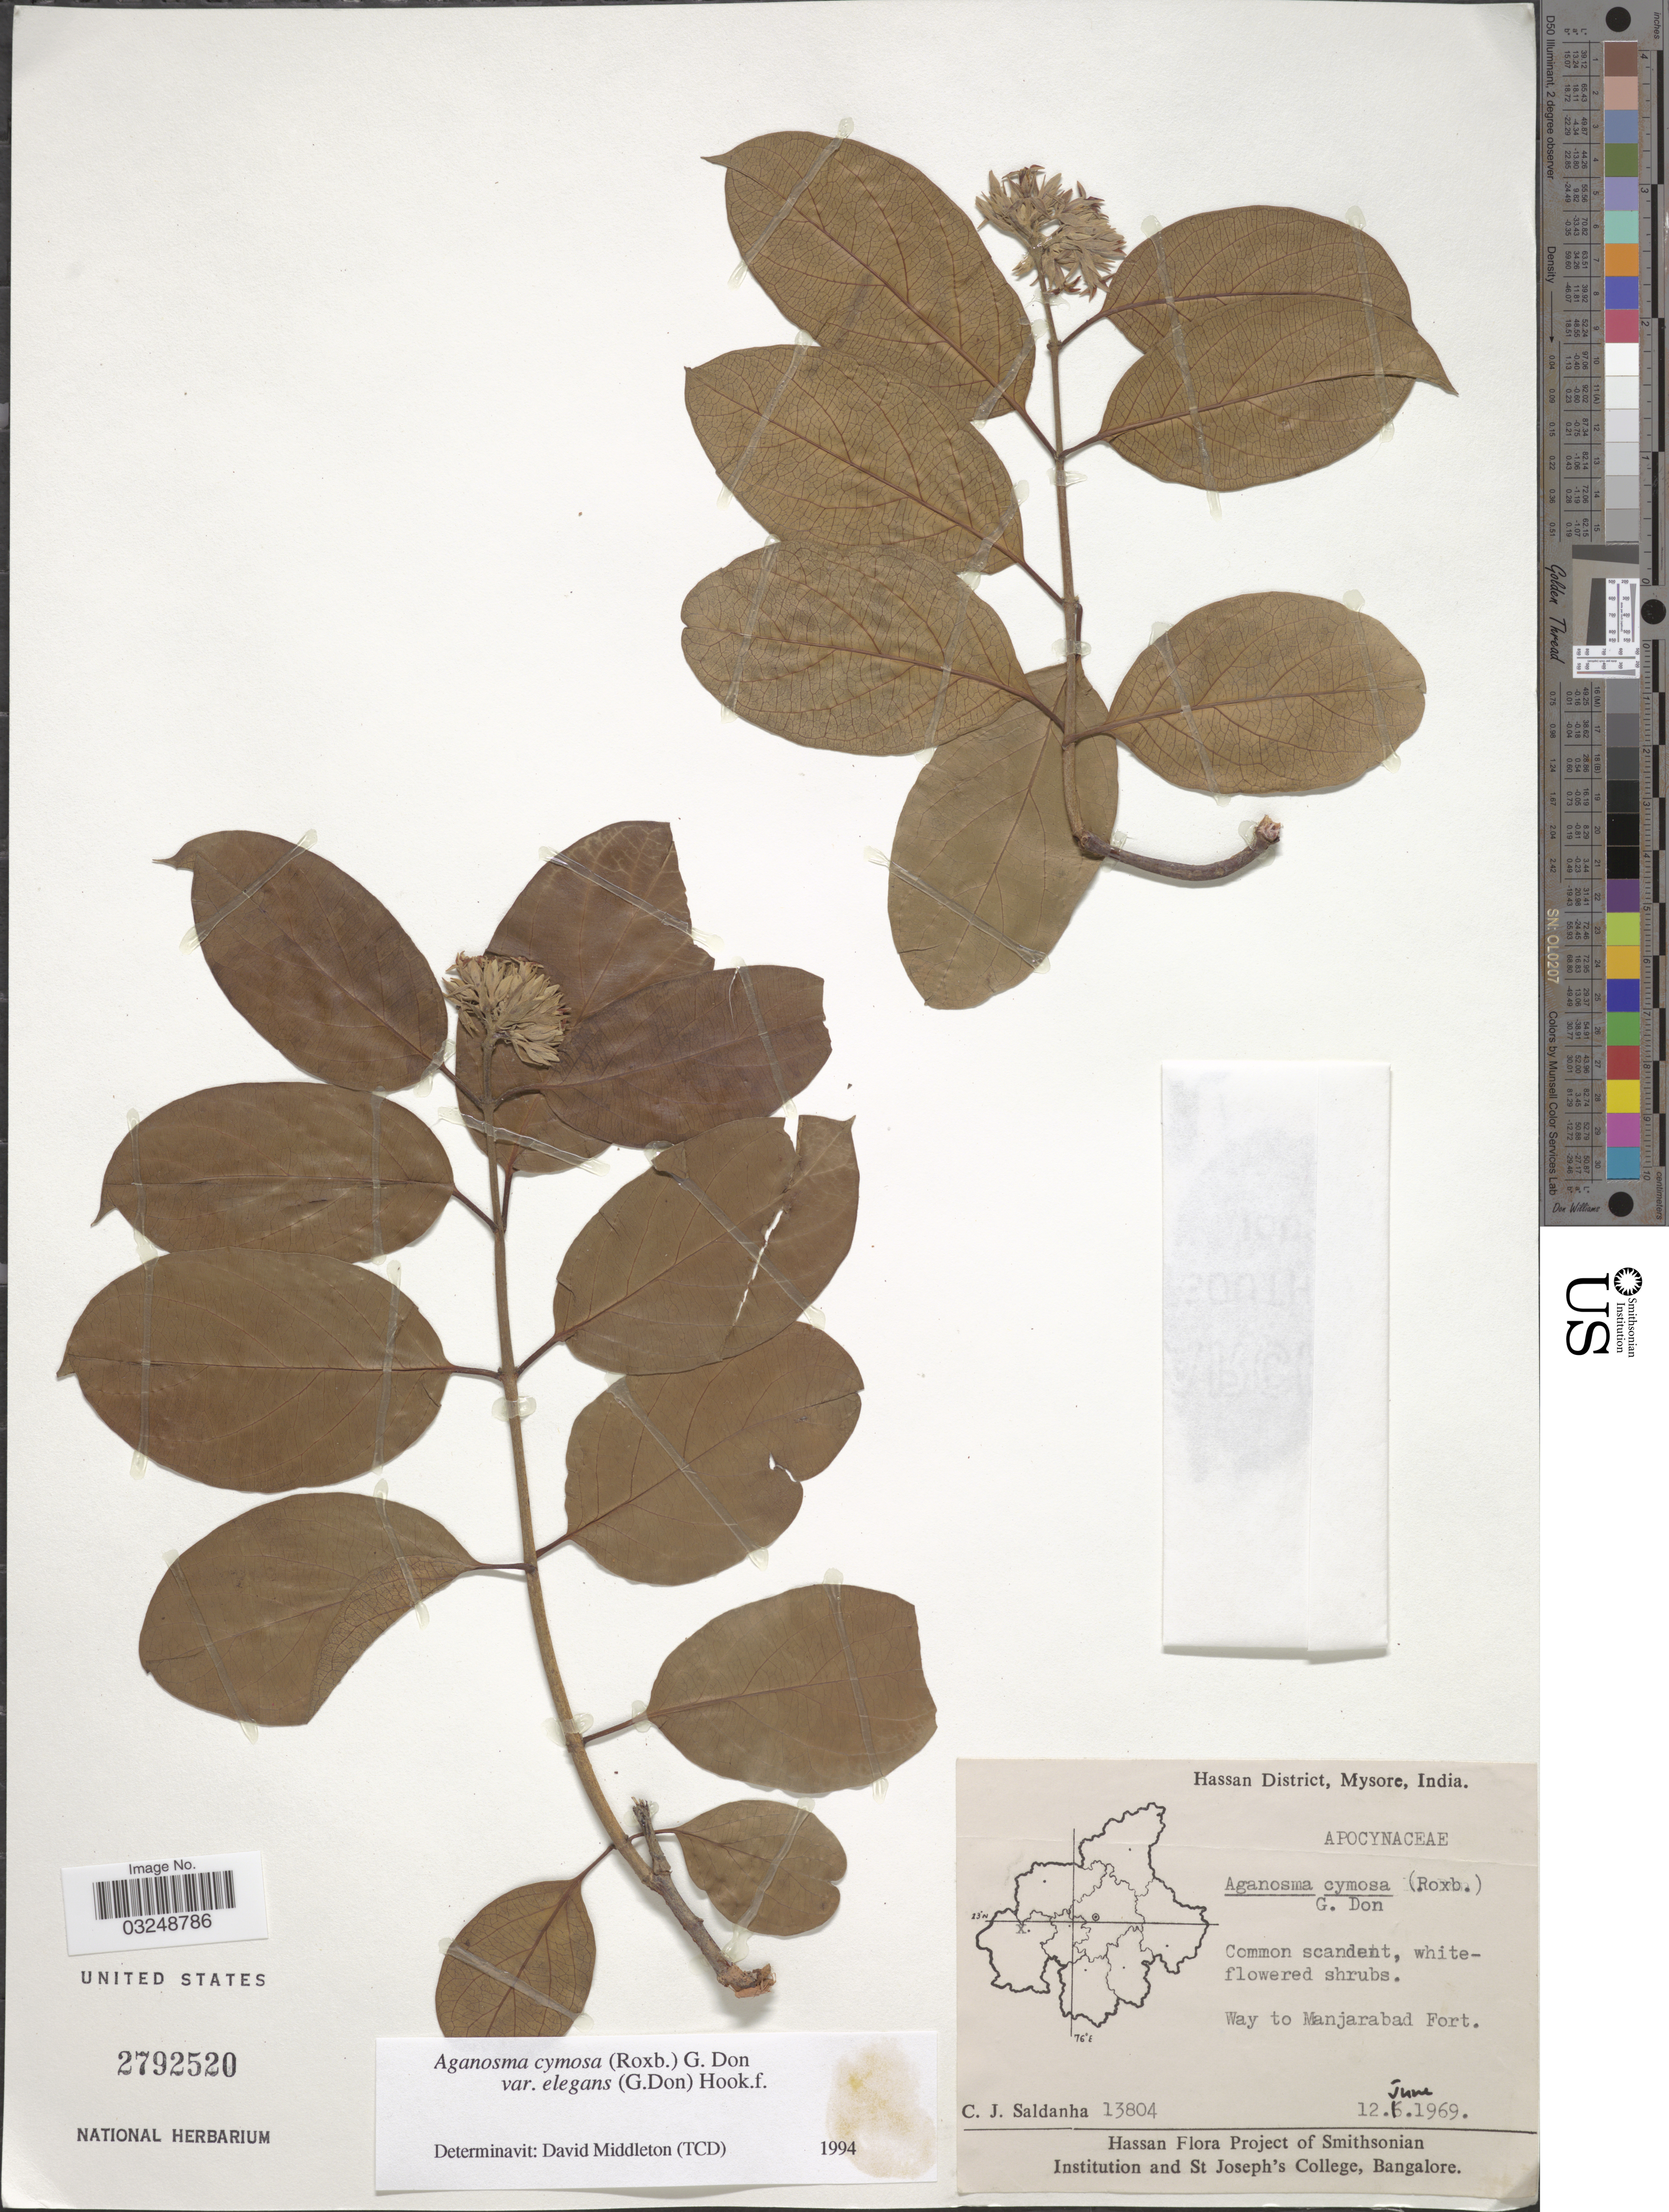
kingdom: Plantae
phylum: Tracheophyta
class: Magnoliopsida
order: Gentianales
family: Apocynaceae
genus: Aganosma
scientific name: Aganosma cymosa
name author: (Roxb.) G. Don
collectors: C. J. Saldanha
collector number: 13804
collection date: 1969-06-12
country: India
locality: Hassan District, Mysore, Way to Manjarabad Fort.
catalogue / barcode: US 2792520